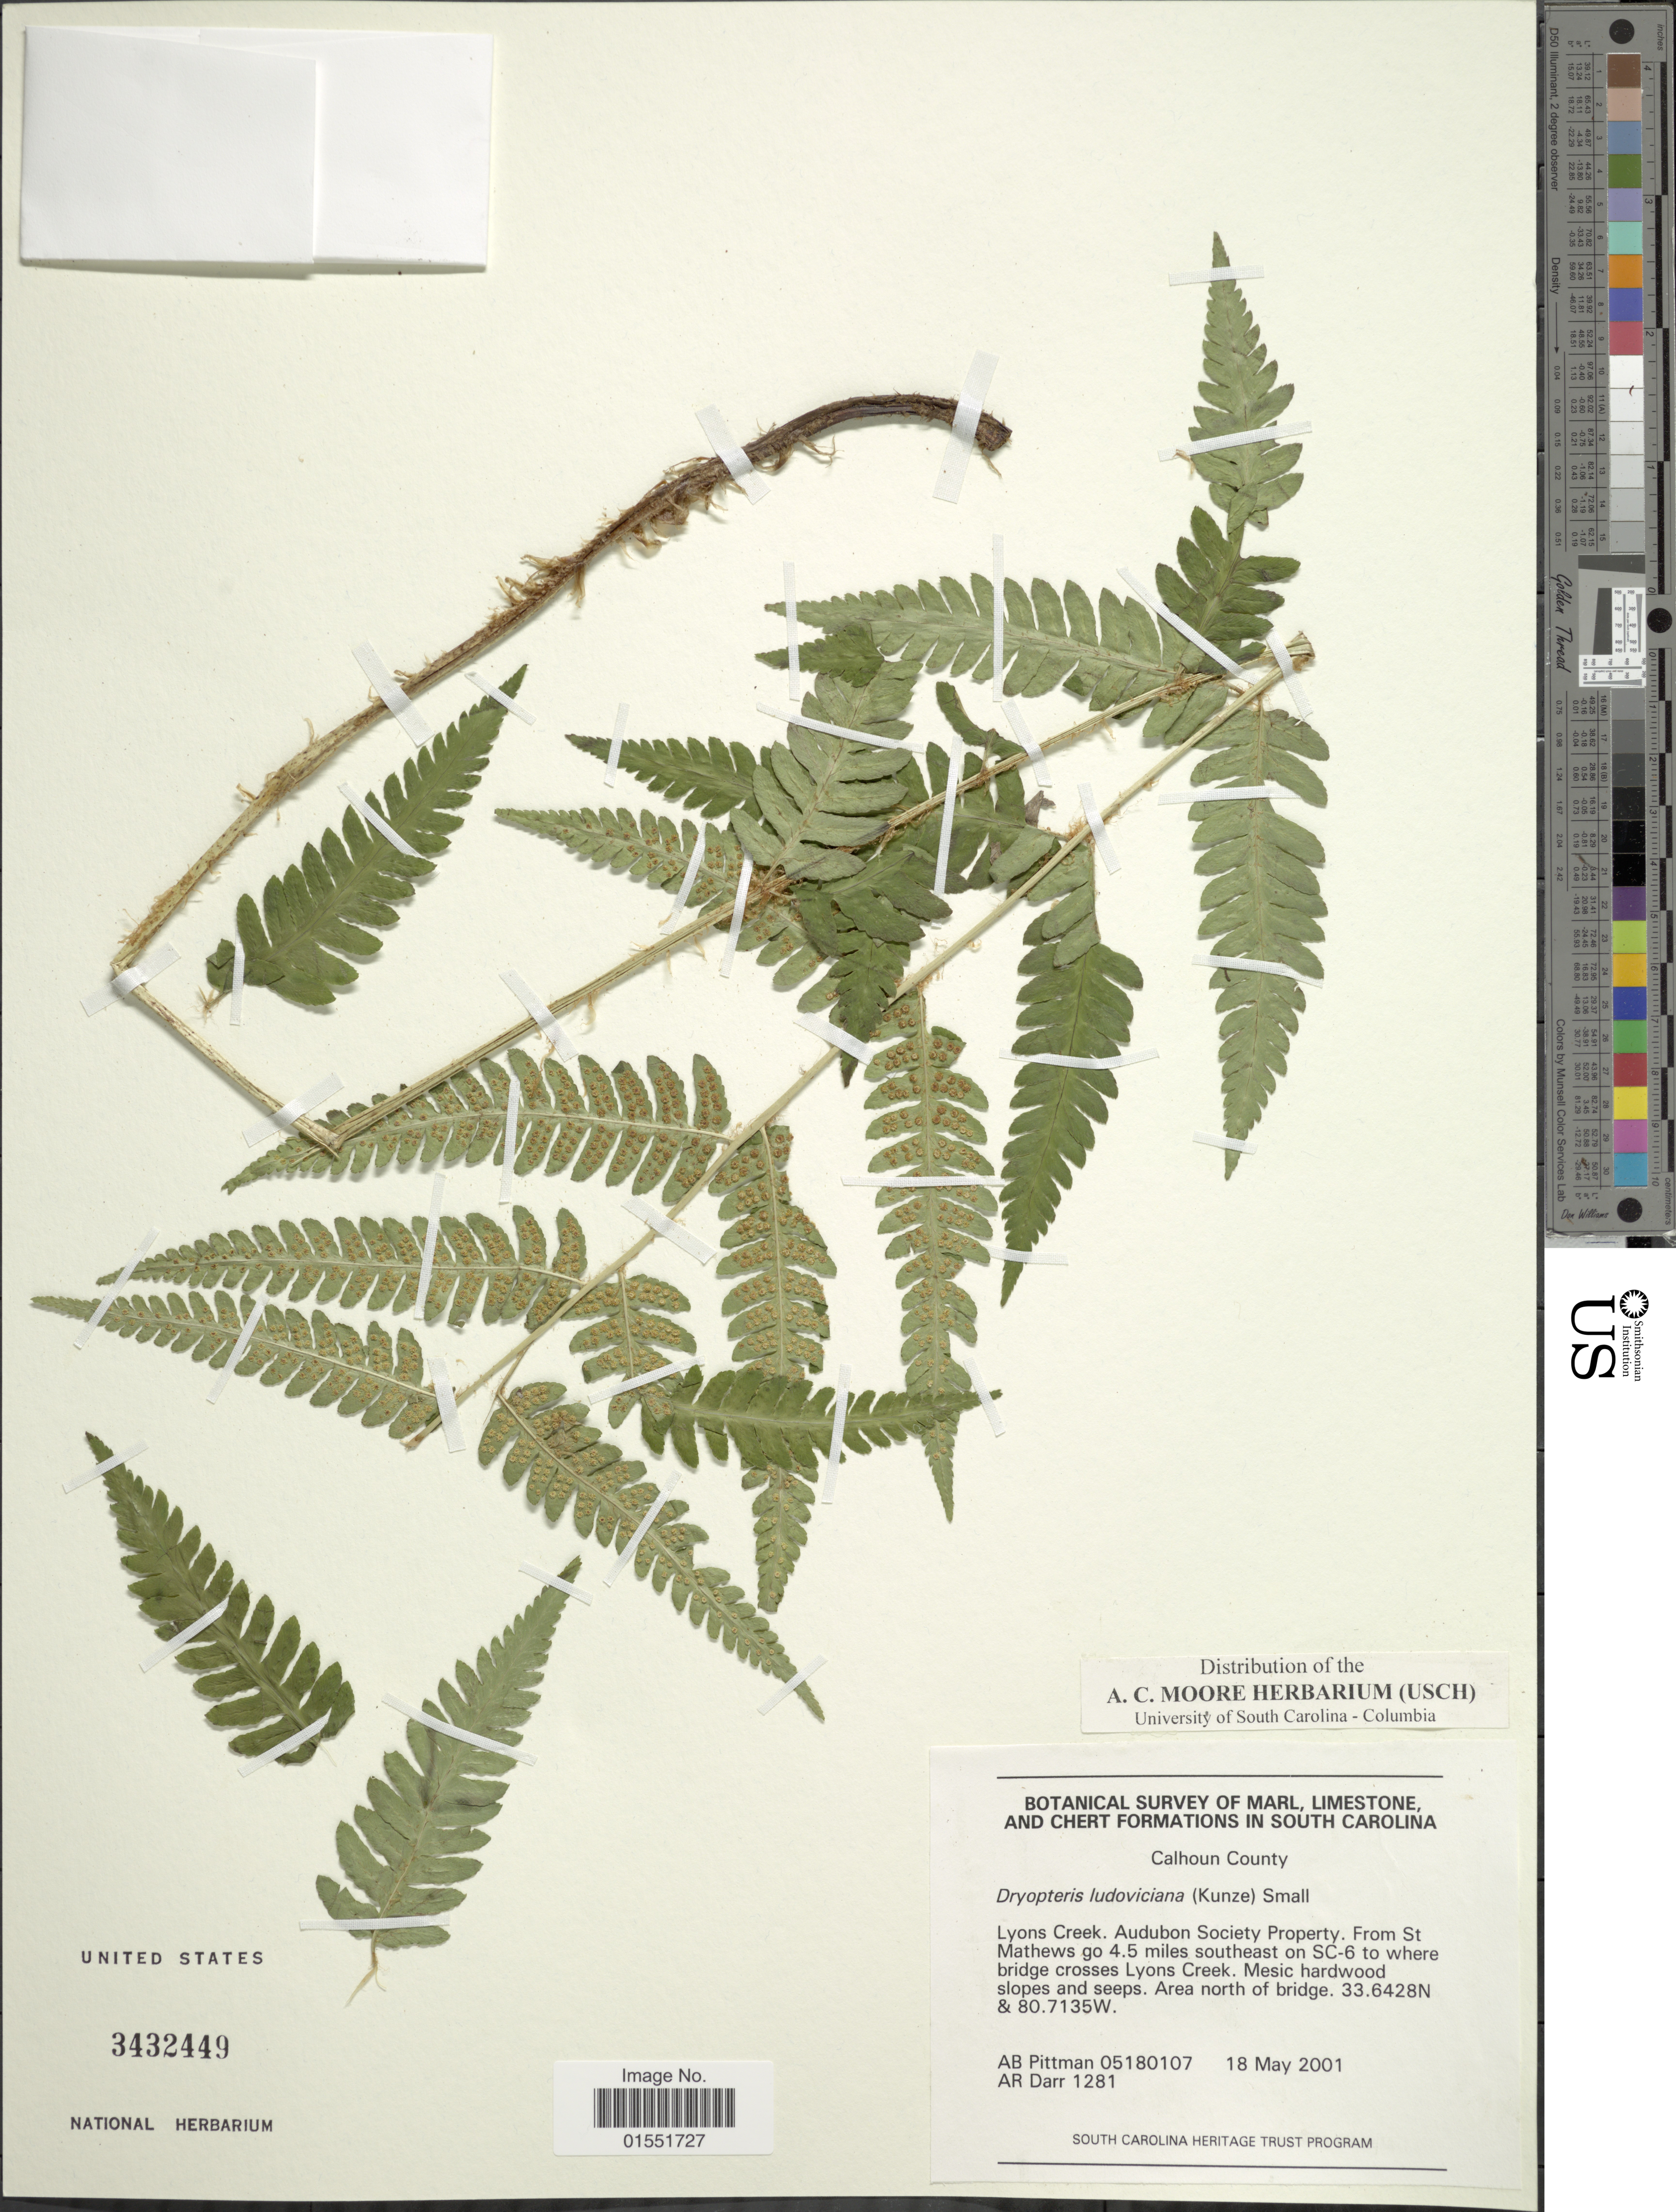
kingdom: Plantae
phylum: Tracheophyta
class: Polypodiopsida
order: Polypodiales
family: Dryopteridaceae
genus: Dryopteris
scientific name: Dryopteris ludoviciana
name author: (Kunze) Small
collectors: A. B. Pittman & A. Darr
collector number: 05180107/1281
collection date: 2001-05-18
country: United States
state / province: South Carolina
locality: Calhoun County. Lyons Creek. Audubon Society Property. From St. Mathews go 4.5 miles southeast on SC-6 to where bridge crosses Lyons Creek. Mesic hardwood slopes and seeps. Area north of bridge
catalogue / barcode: US 3432449